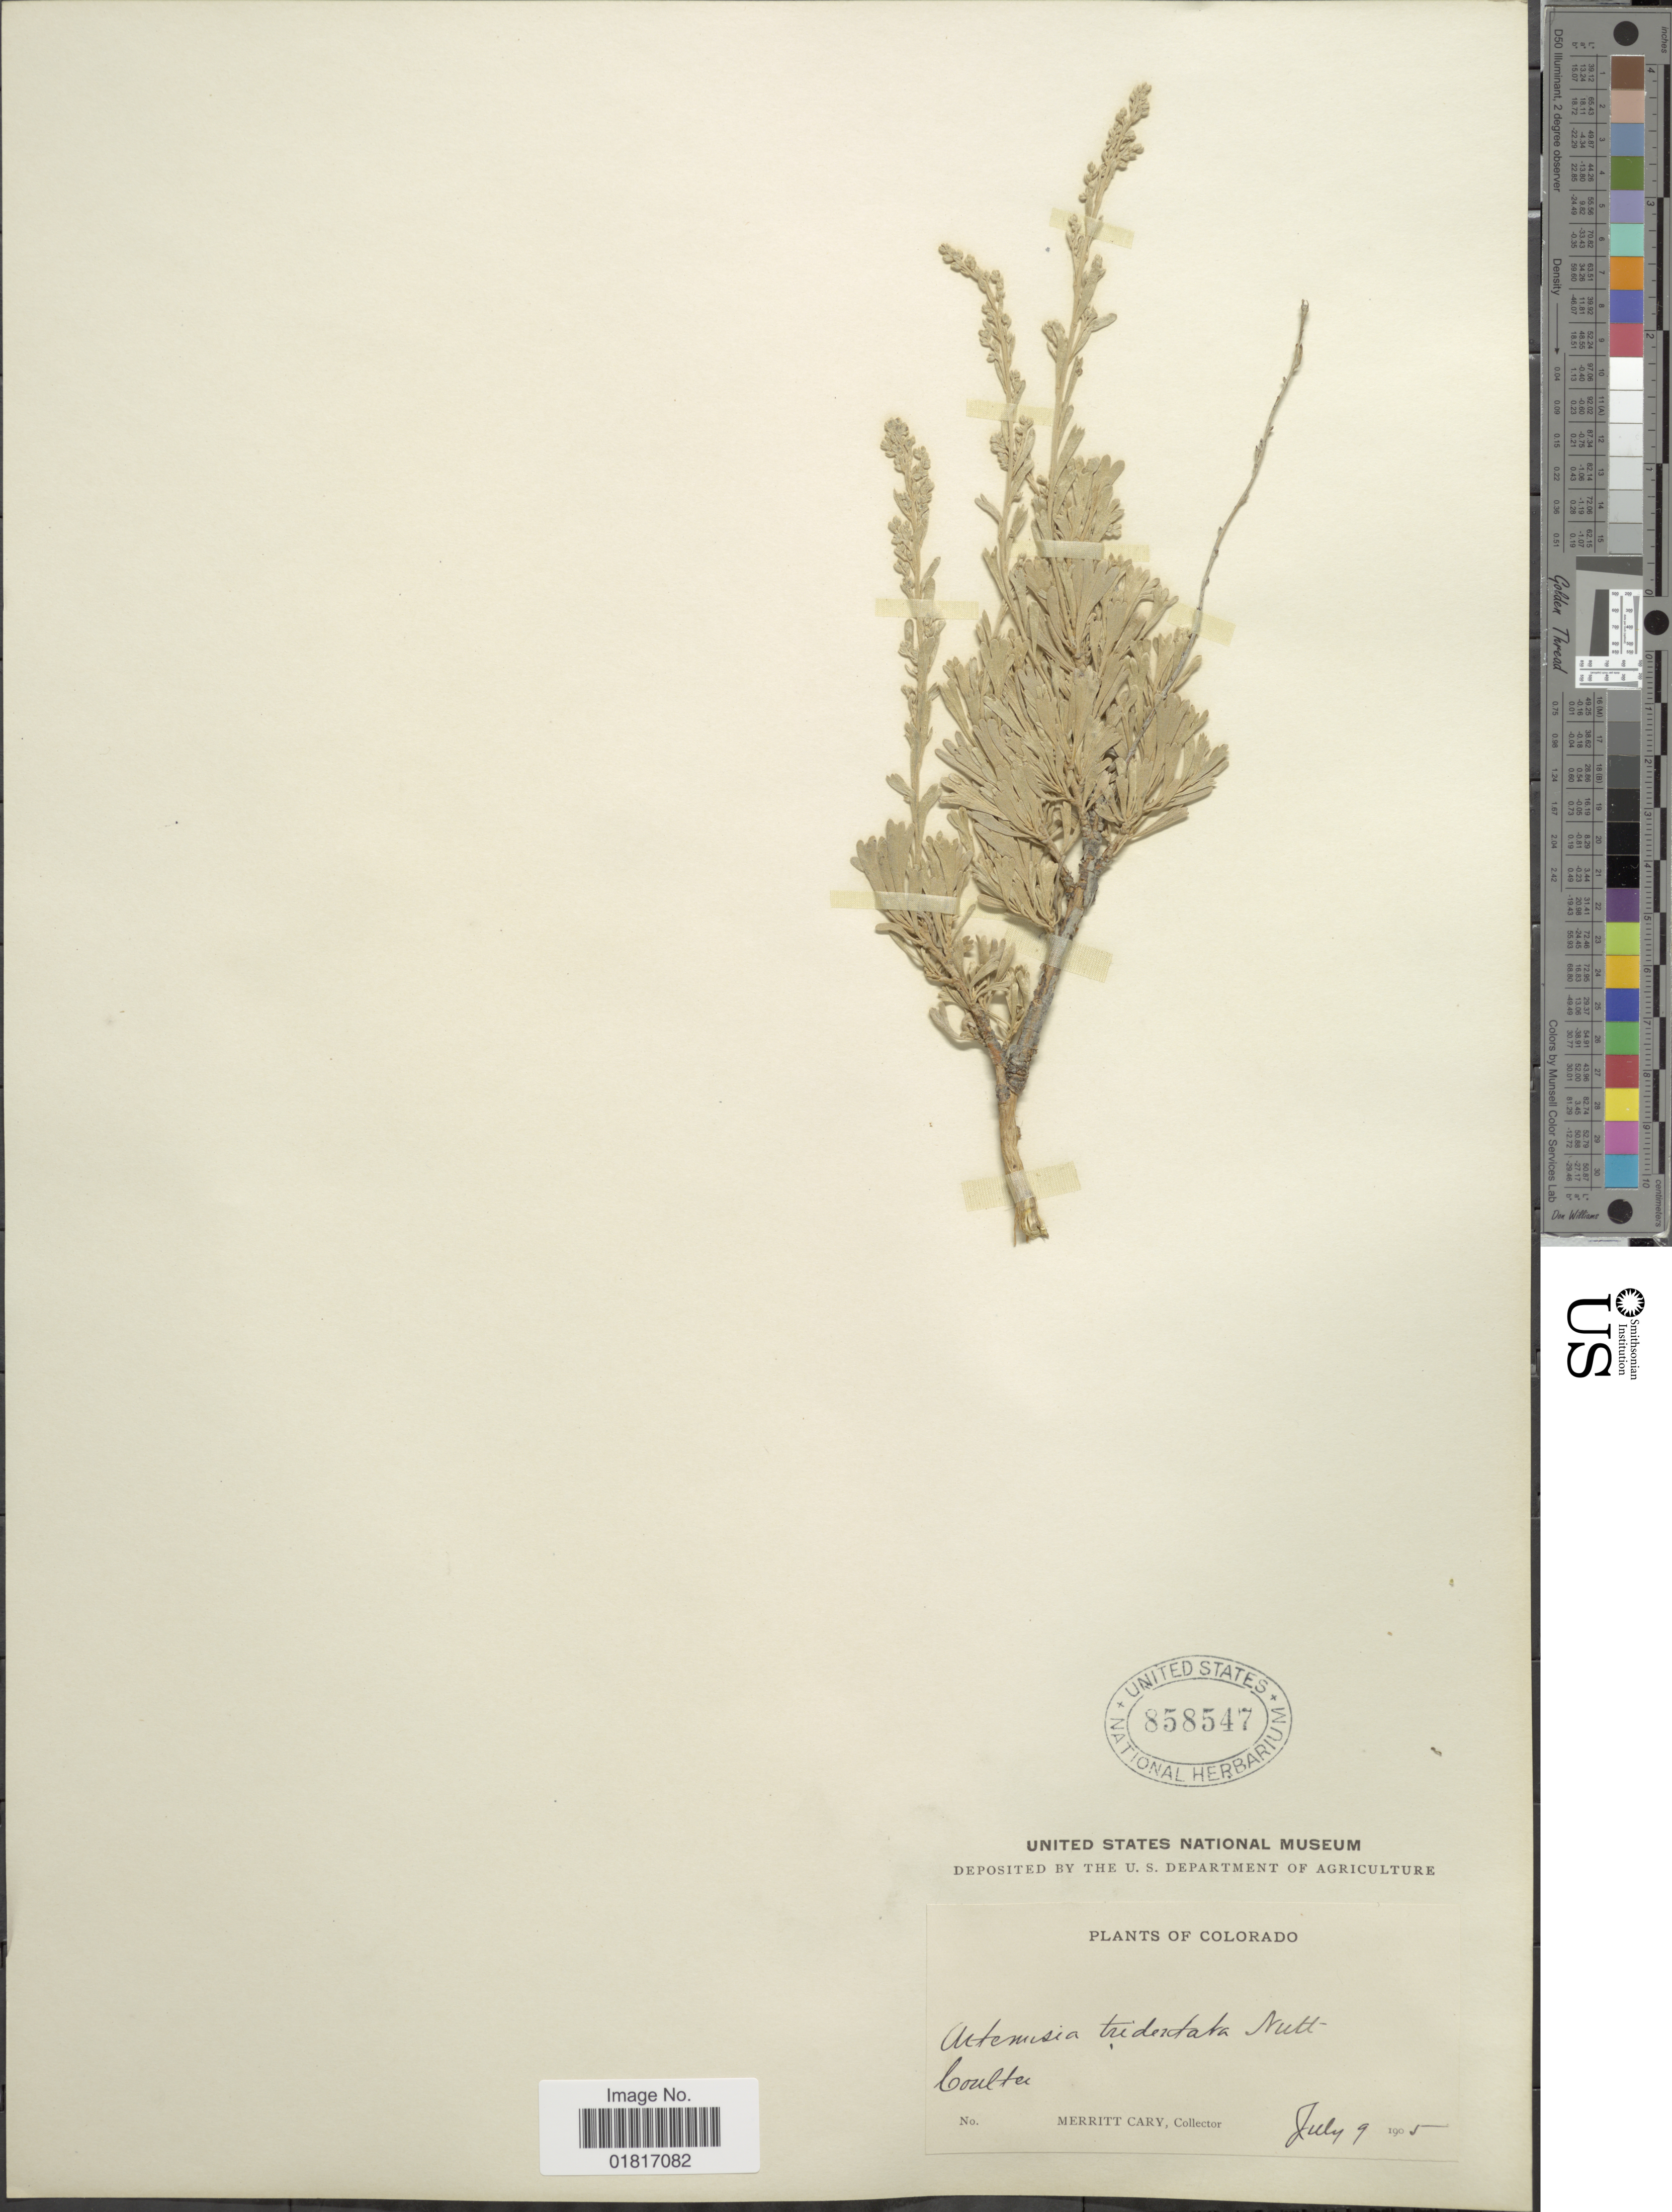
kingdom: Plantae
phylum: Tracheophyta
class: Magnoliopsida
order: Asterales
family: Asteraceae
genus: Artemisia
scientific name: Artemisia tridentata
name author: Nutt.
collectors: M. Cary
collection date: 1905-07-09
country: United States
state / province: Colorado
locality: Coulter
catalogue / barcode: US 858547